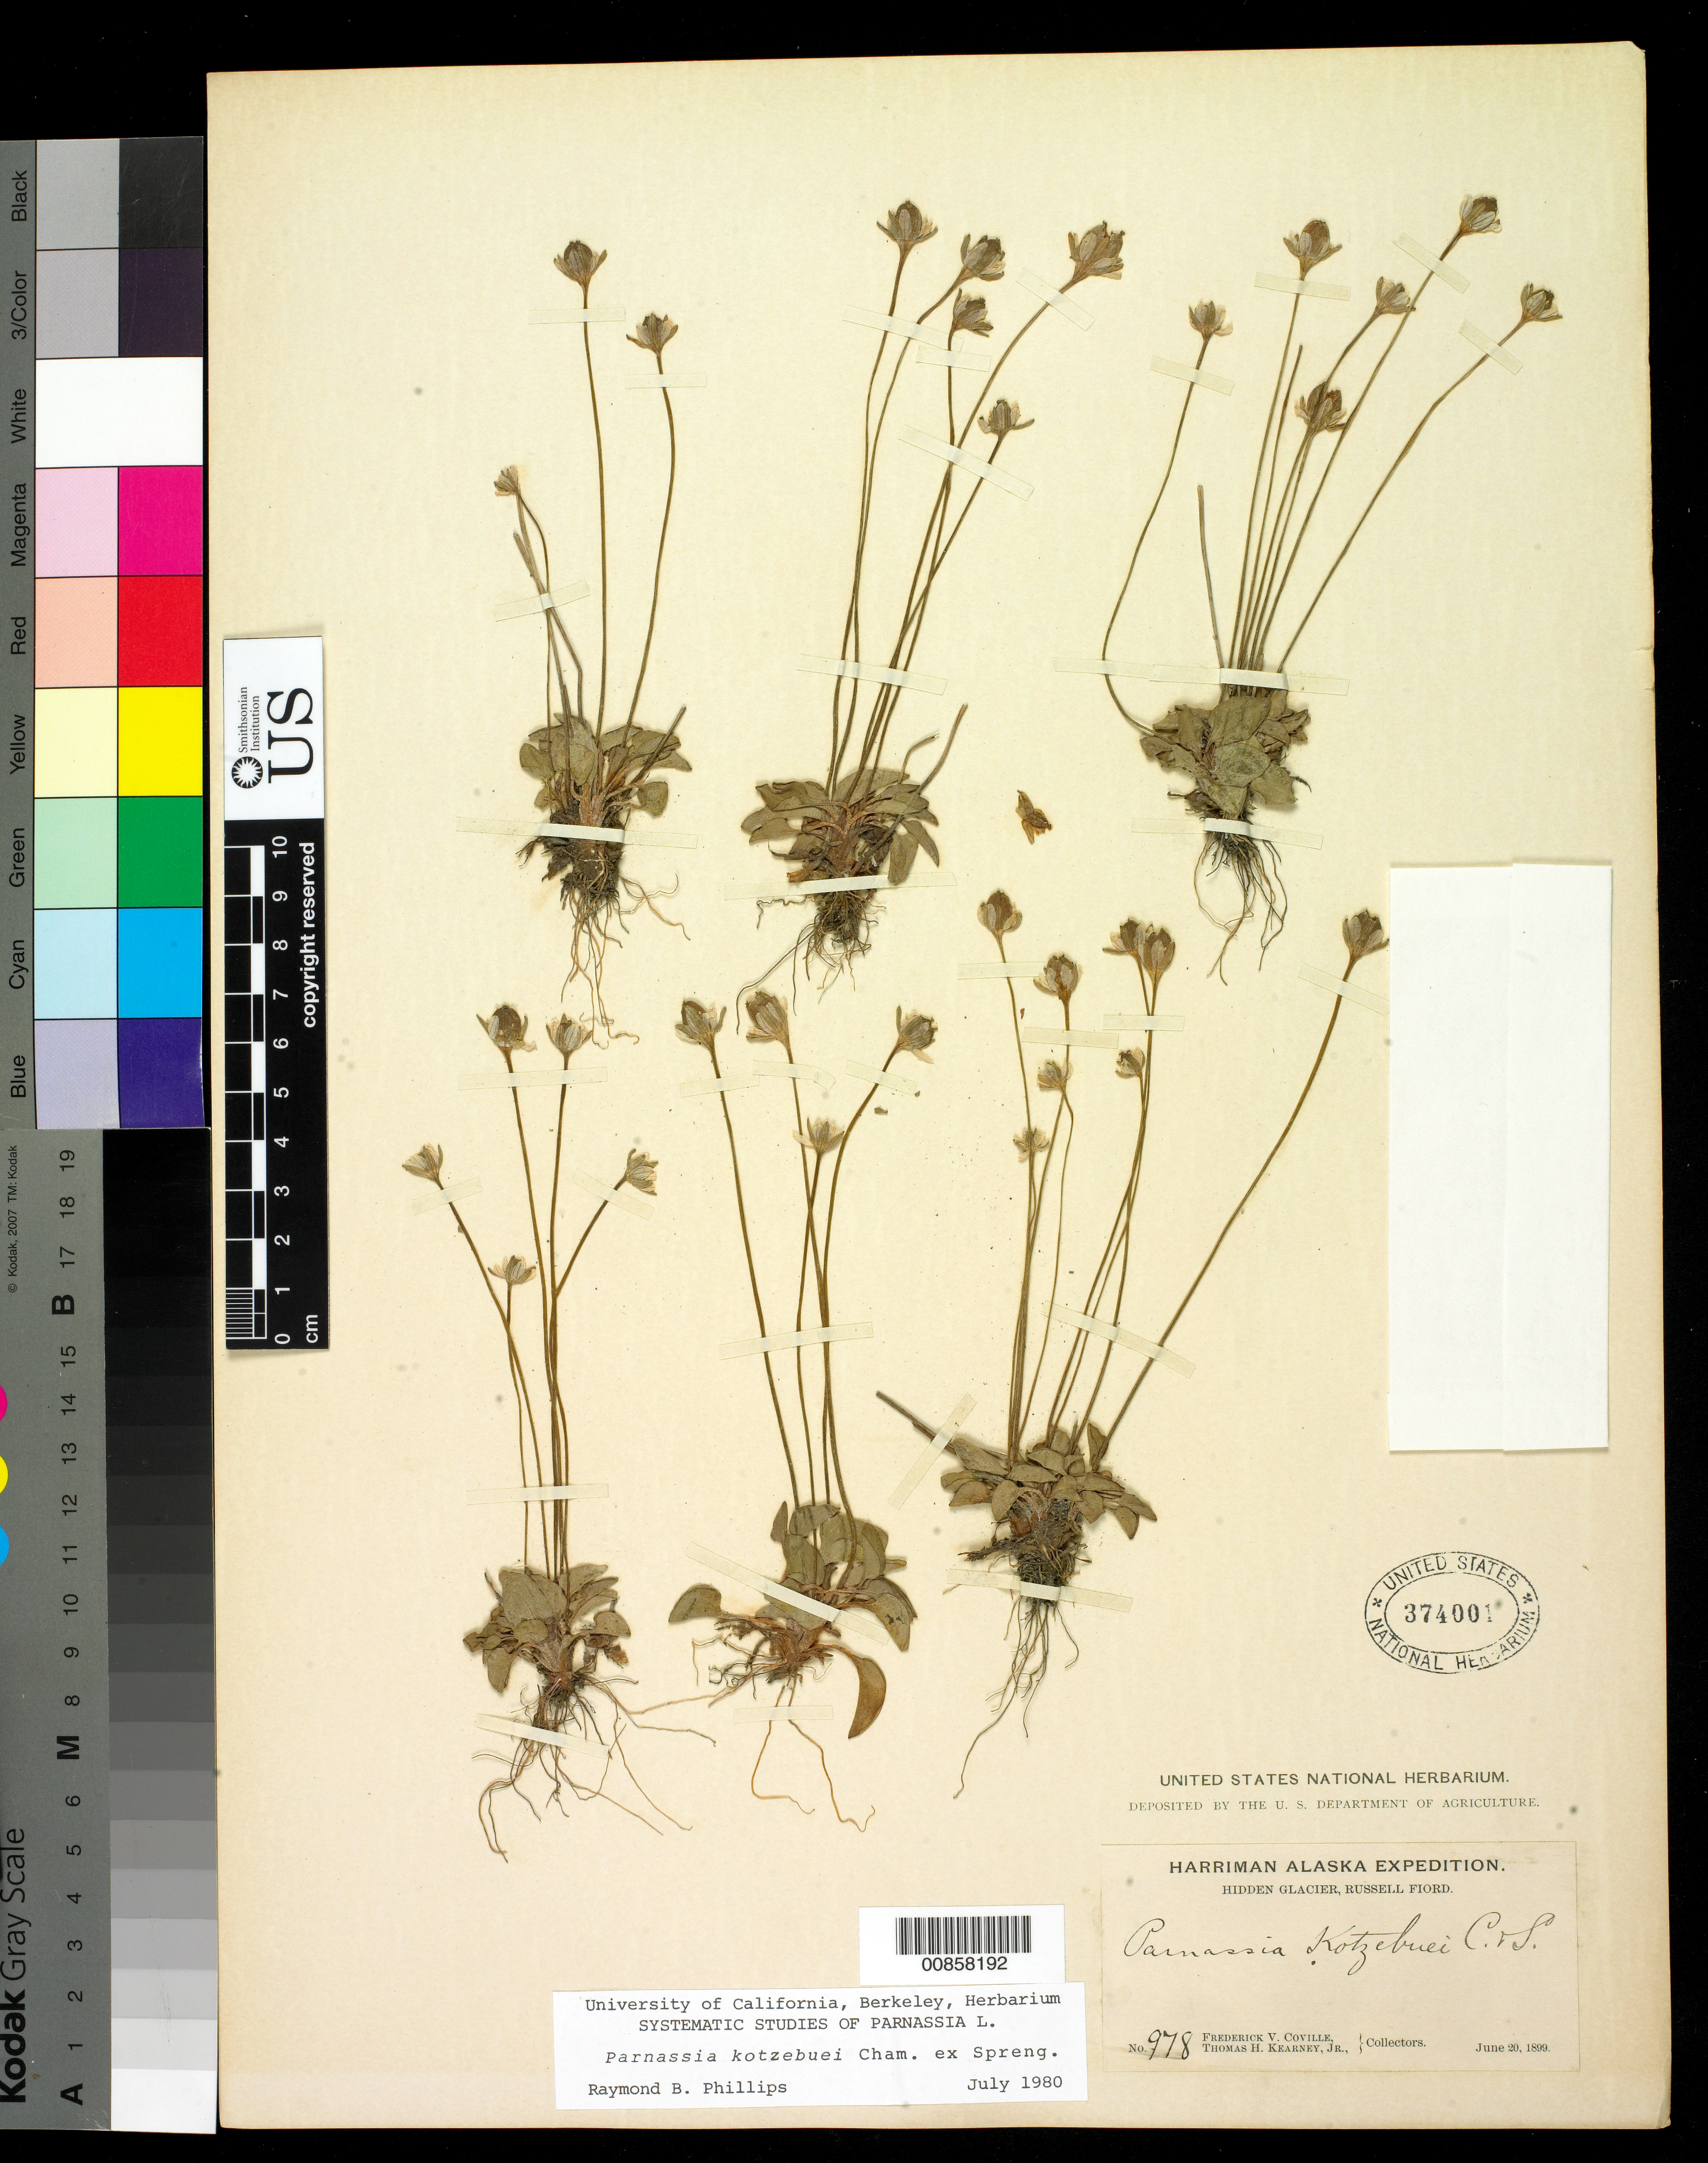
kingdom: Plantae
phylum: Tracheophyta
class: Magnoliopsida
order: Celastrales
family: Parnassiaceae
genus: Parnassia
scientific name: Parnassia kotzebuei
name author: Cham. ex Spreng.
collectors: F. V. Coville & T. H. Kearney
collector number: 978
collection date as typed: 20 Jun 1899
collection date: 1899-06-20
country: United States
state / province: Alaska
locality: Hidden Glacier, Russell Fjord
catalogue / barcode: US 374001